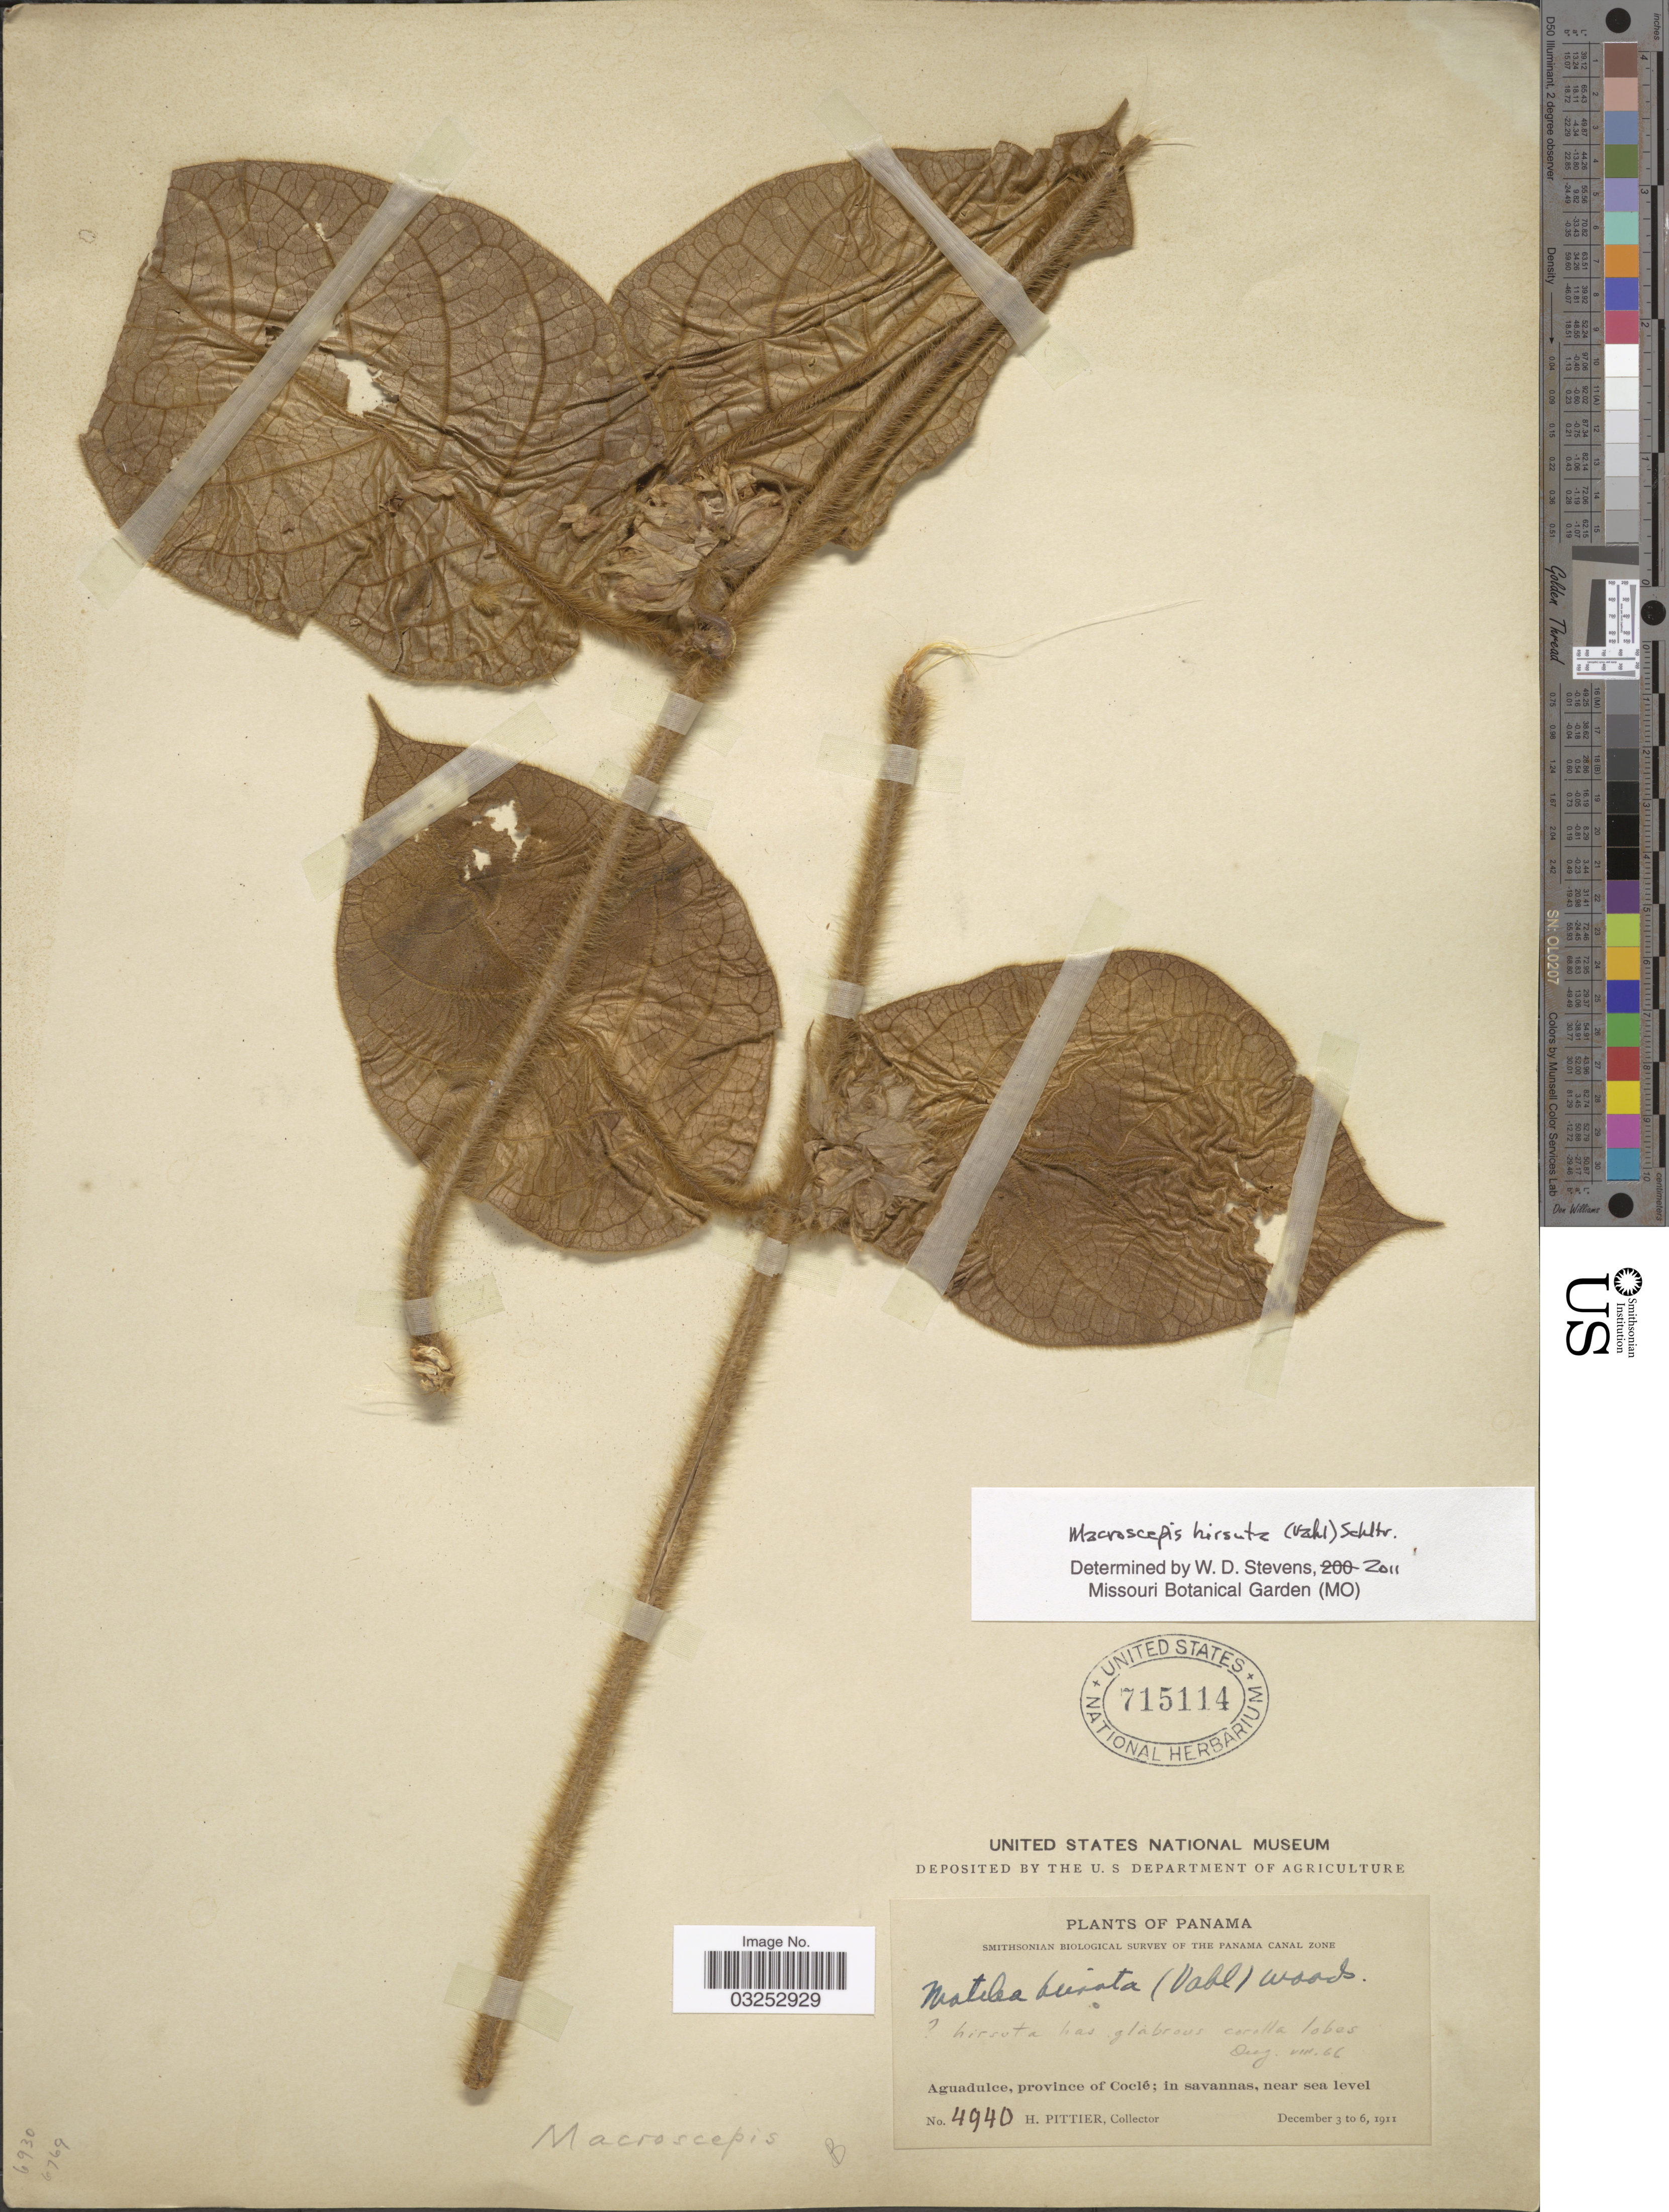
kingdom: Plantae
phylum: Tracheophyta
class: Magnoliopsida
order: Gentianales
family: Apocynaceae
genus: Macroscepis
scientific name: Macroscepis hirsuta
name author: (Vahl) Schltr.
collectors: H. F. Pittier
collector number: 4940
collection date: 1911-12-03/1911-12-06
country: Panama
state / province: Coclé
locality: The Panama Canal Zone, Aguadulce, province of Coclé; in savannas.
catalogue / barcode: US 715114